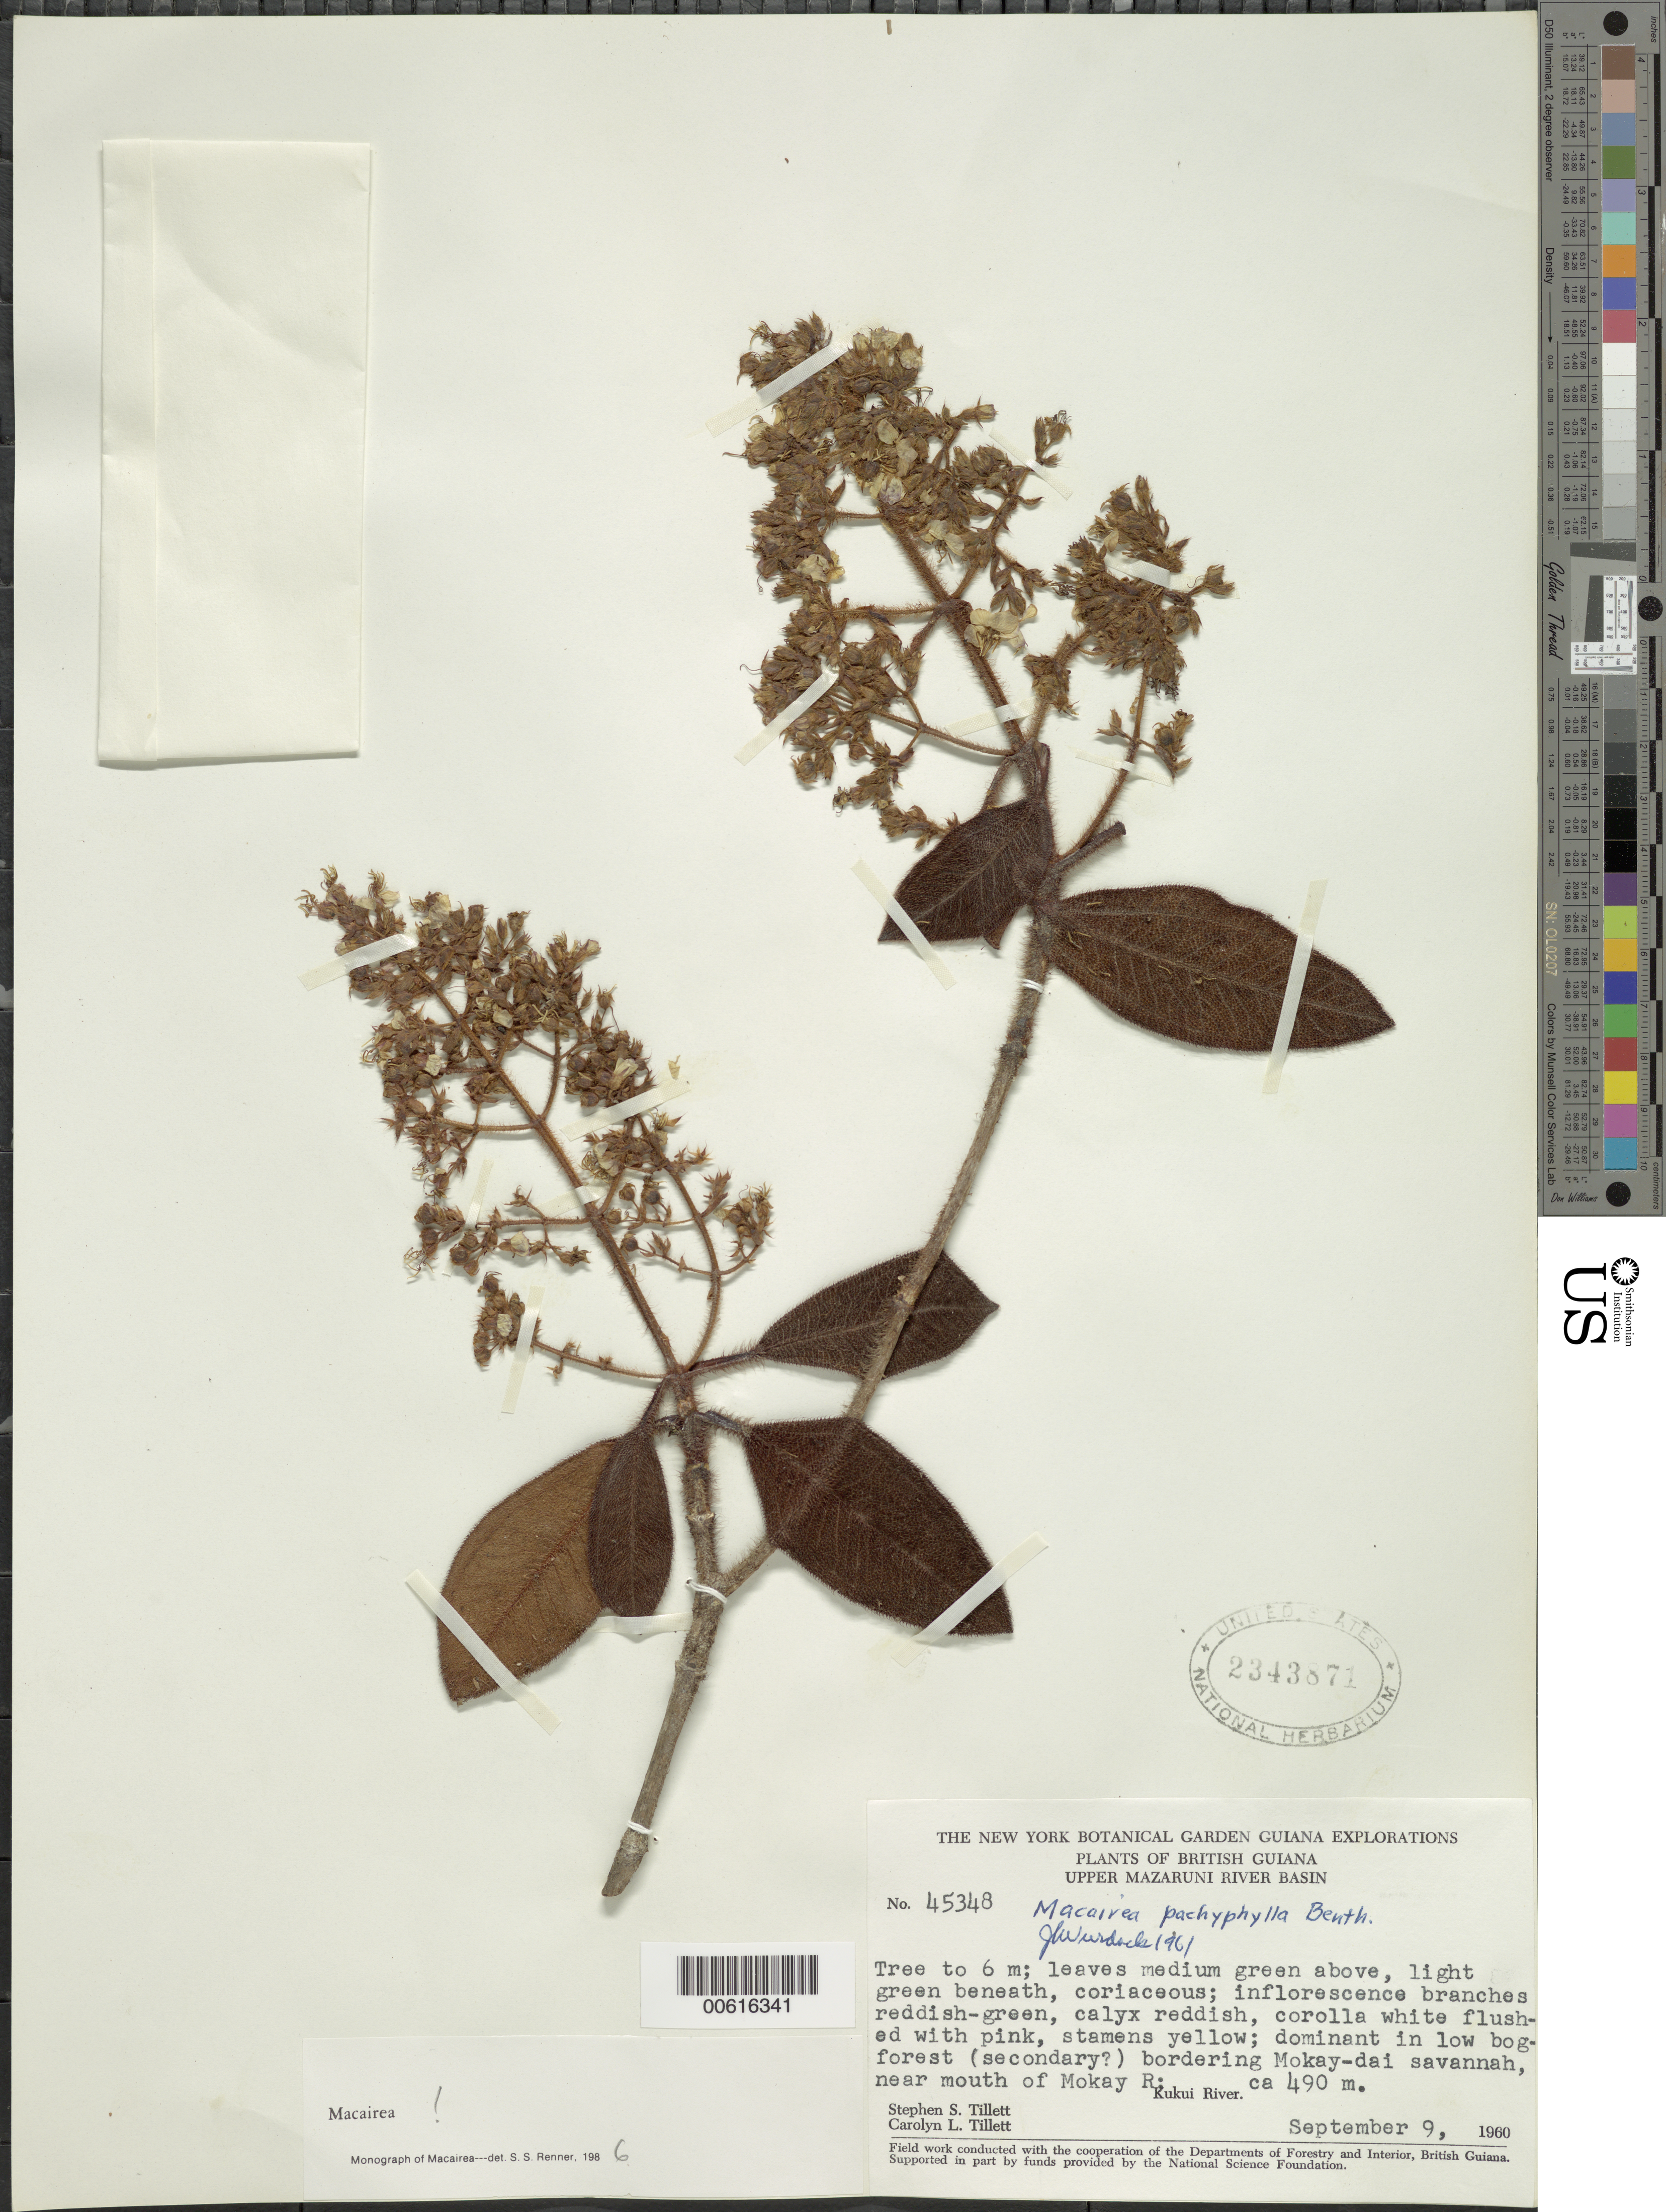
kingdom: Plantae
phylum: Tracheophyta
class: Magnoliopsida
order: Myrtales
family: Melastomataceae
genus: Macairea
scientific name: Macairea pachyphylla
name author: Benth.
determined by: Renner, S. S.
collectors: S. S. Tillett, C. L. Tillett & R. Boyan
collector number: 45348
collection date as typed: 9-Sep-60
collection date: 1960-09-09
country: Guyana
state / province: Cuyuni-Mazaruni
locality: Kukui R., near mouth of Mokay R., Mokay-dai savanna, Upper Mazaruni River basin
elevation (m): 490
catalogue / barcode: US 2343871